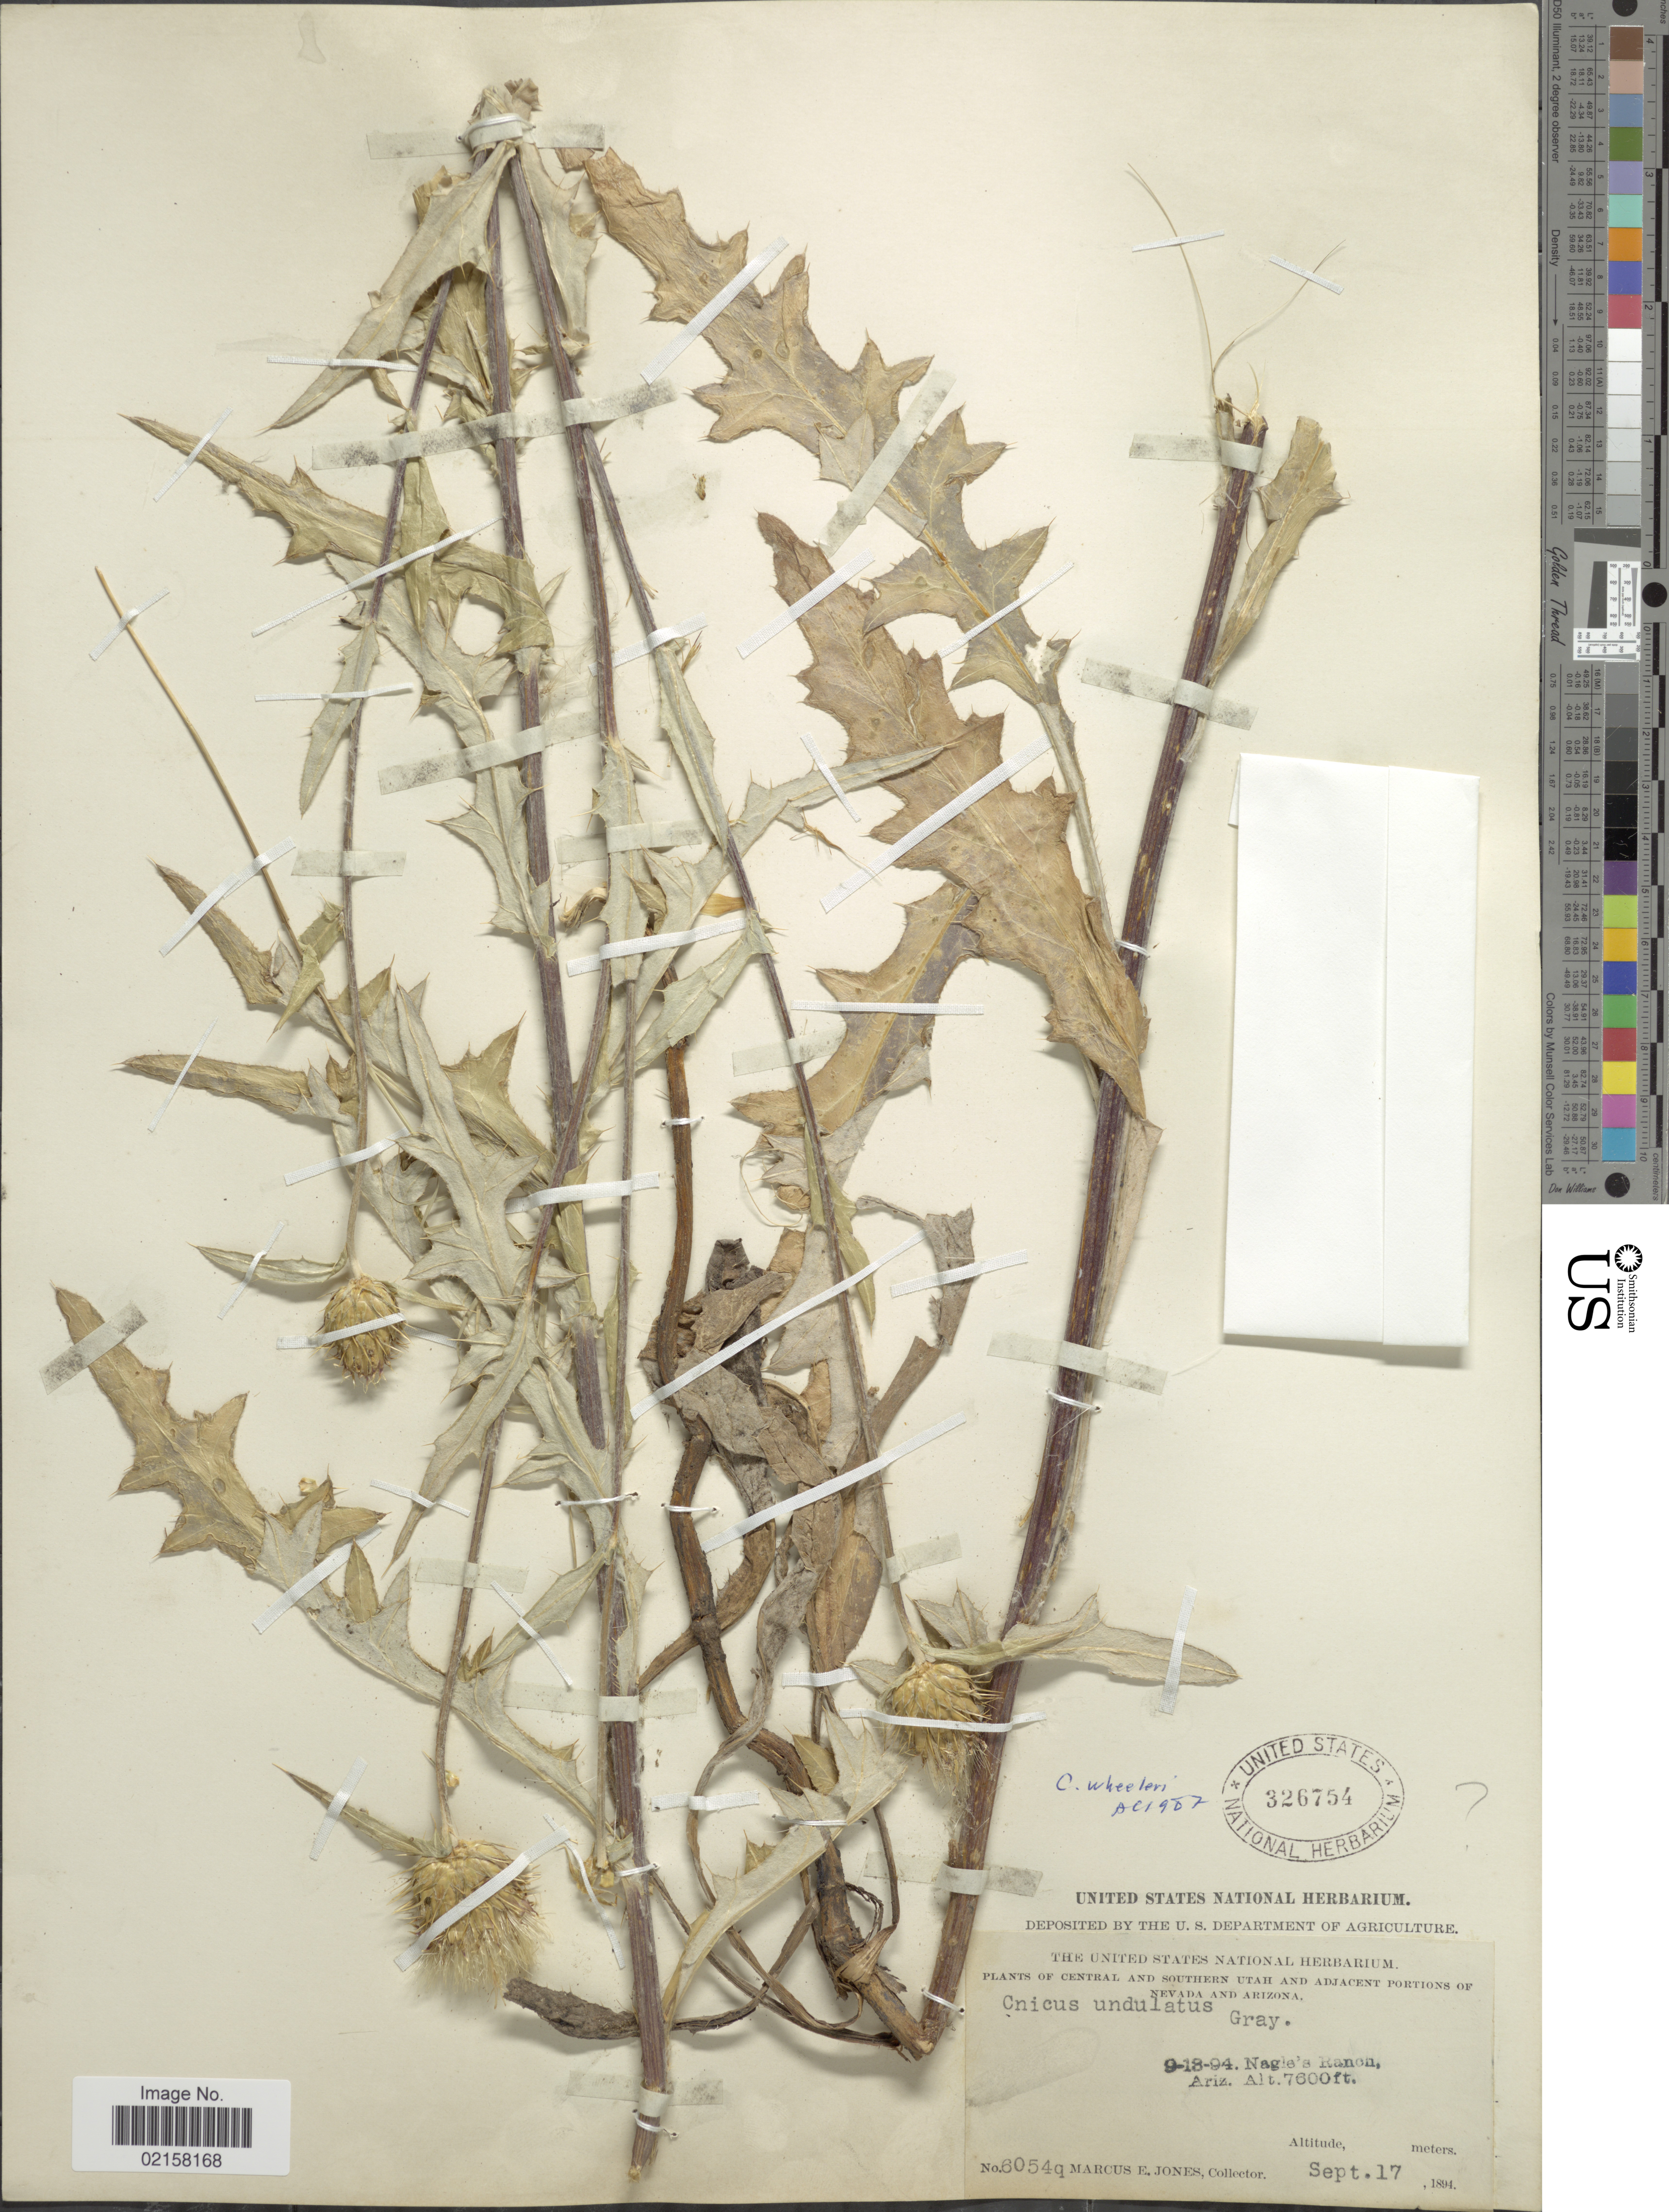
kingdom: Plantae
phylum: Tracheophyta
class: Magnoliopsida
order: Asterales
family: Asteraceae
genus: Cirsium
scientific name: Cirsium wheeleri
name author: (A. Gray) Petr.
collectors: M. E. Jones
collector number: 6054q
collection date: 1894-09-17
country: United States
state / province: Arizona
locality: Nagle's Ranon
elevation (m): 2316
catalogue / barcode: US 326754